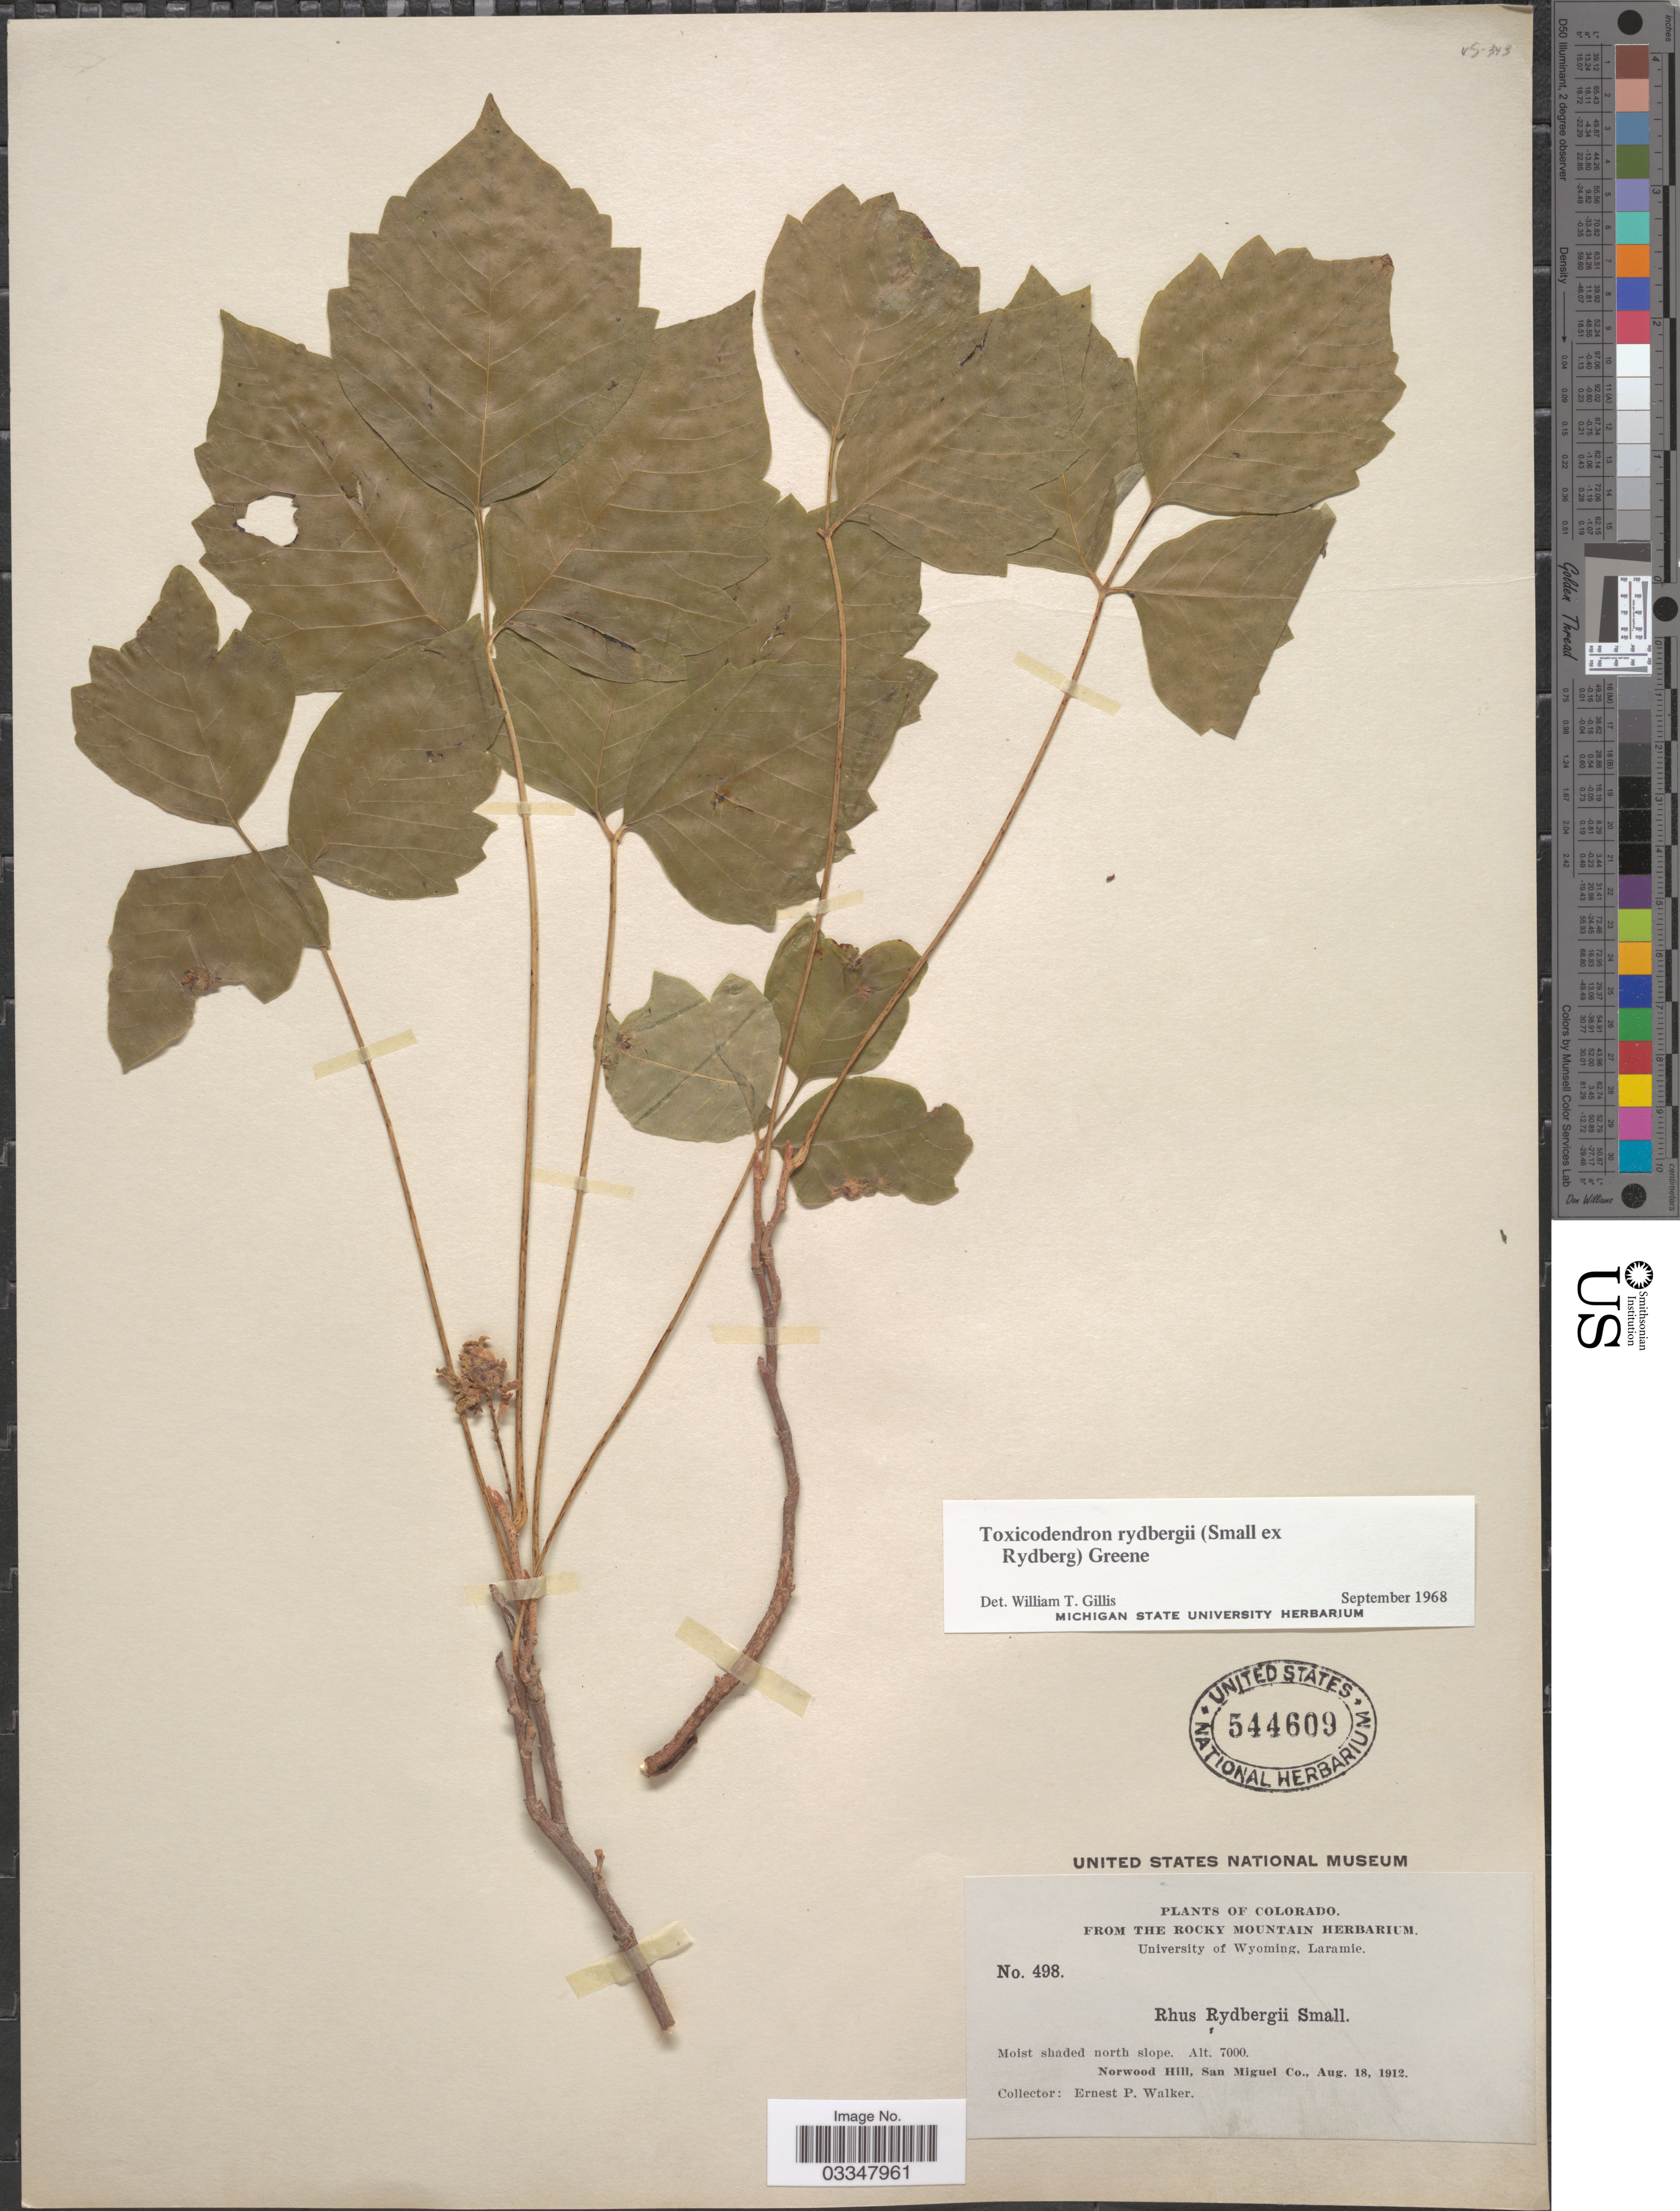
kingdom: Plantae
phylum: Tracheophyta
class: Magnoliopsida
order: Sapindales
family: Anacardiaceae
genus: Toxicodendron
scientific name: Toxicodendron radicans subsp. rydbergii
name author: (Small & Rydb.) Á. Löve & D. Löve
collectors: E. P. Walker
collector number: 498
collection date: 1912-08-18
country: United States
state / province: Colorado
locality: Norwood Hill, San Miguel Co.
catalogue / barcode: US 544609